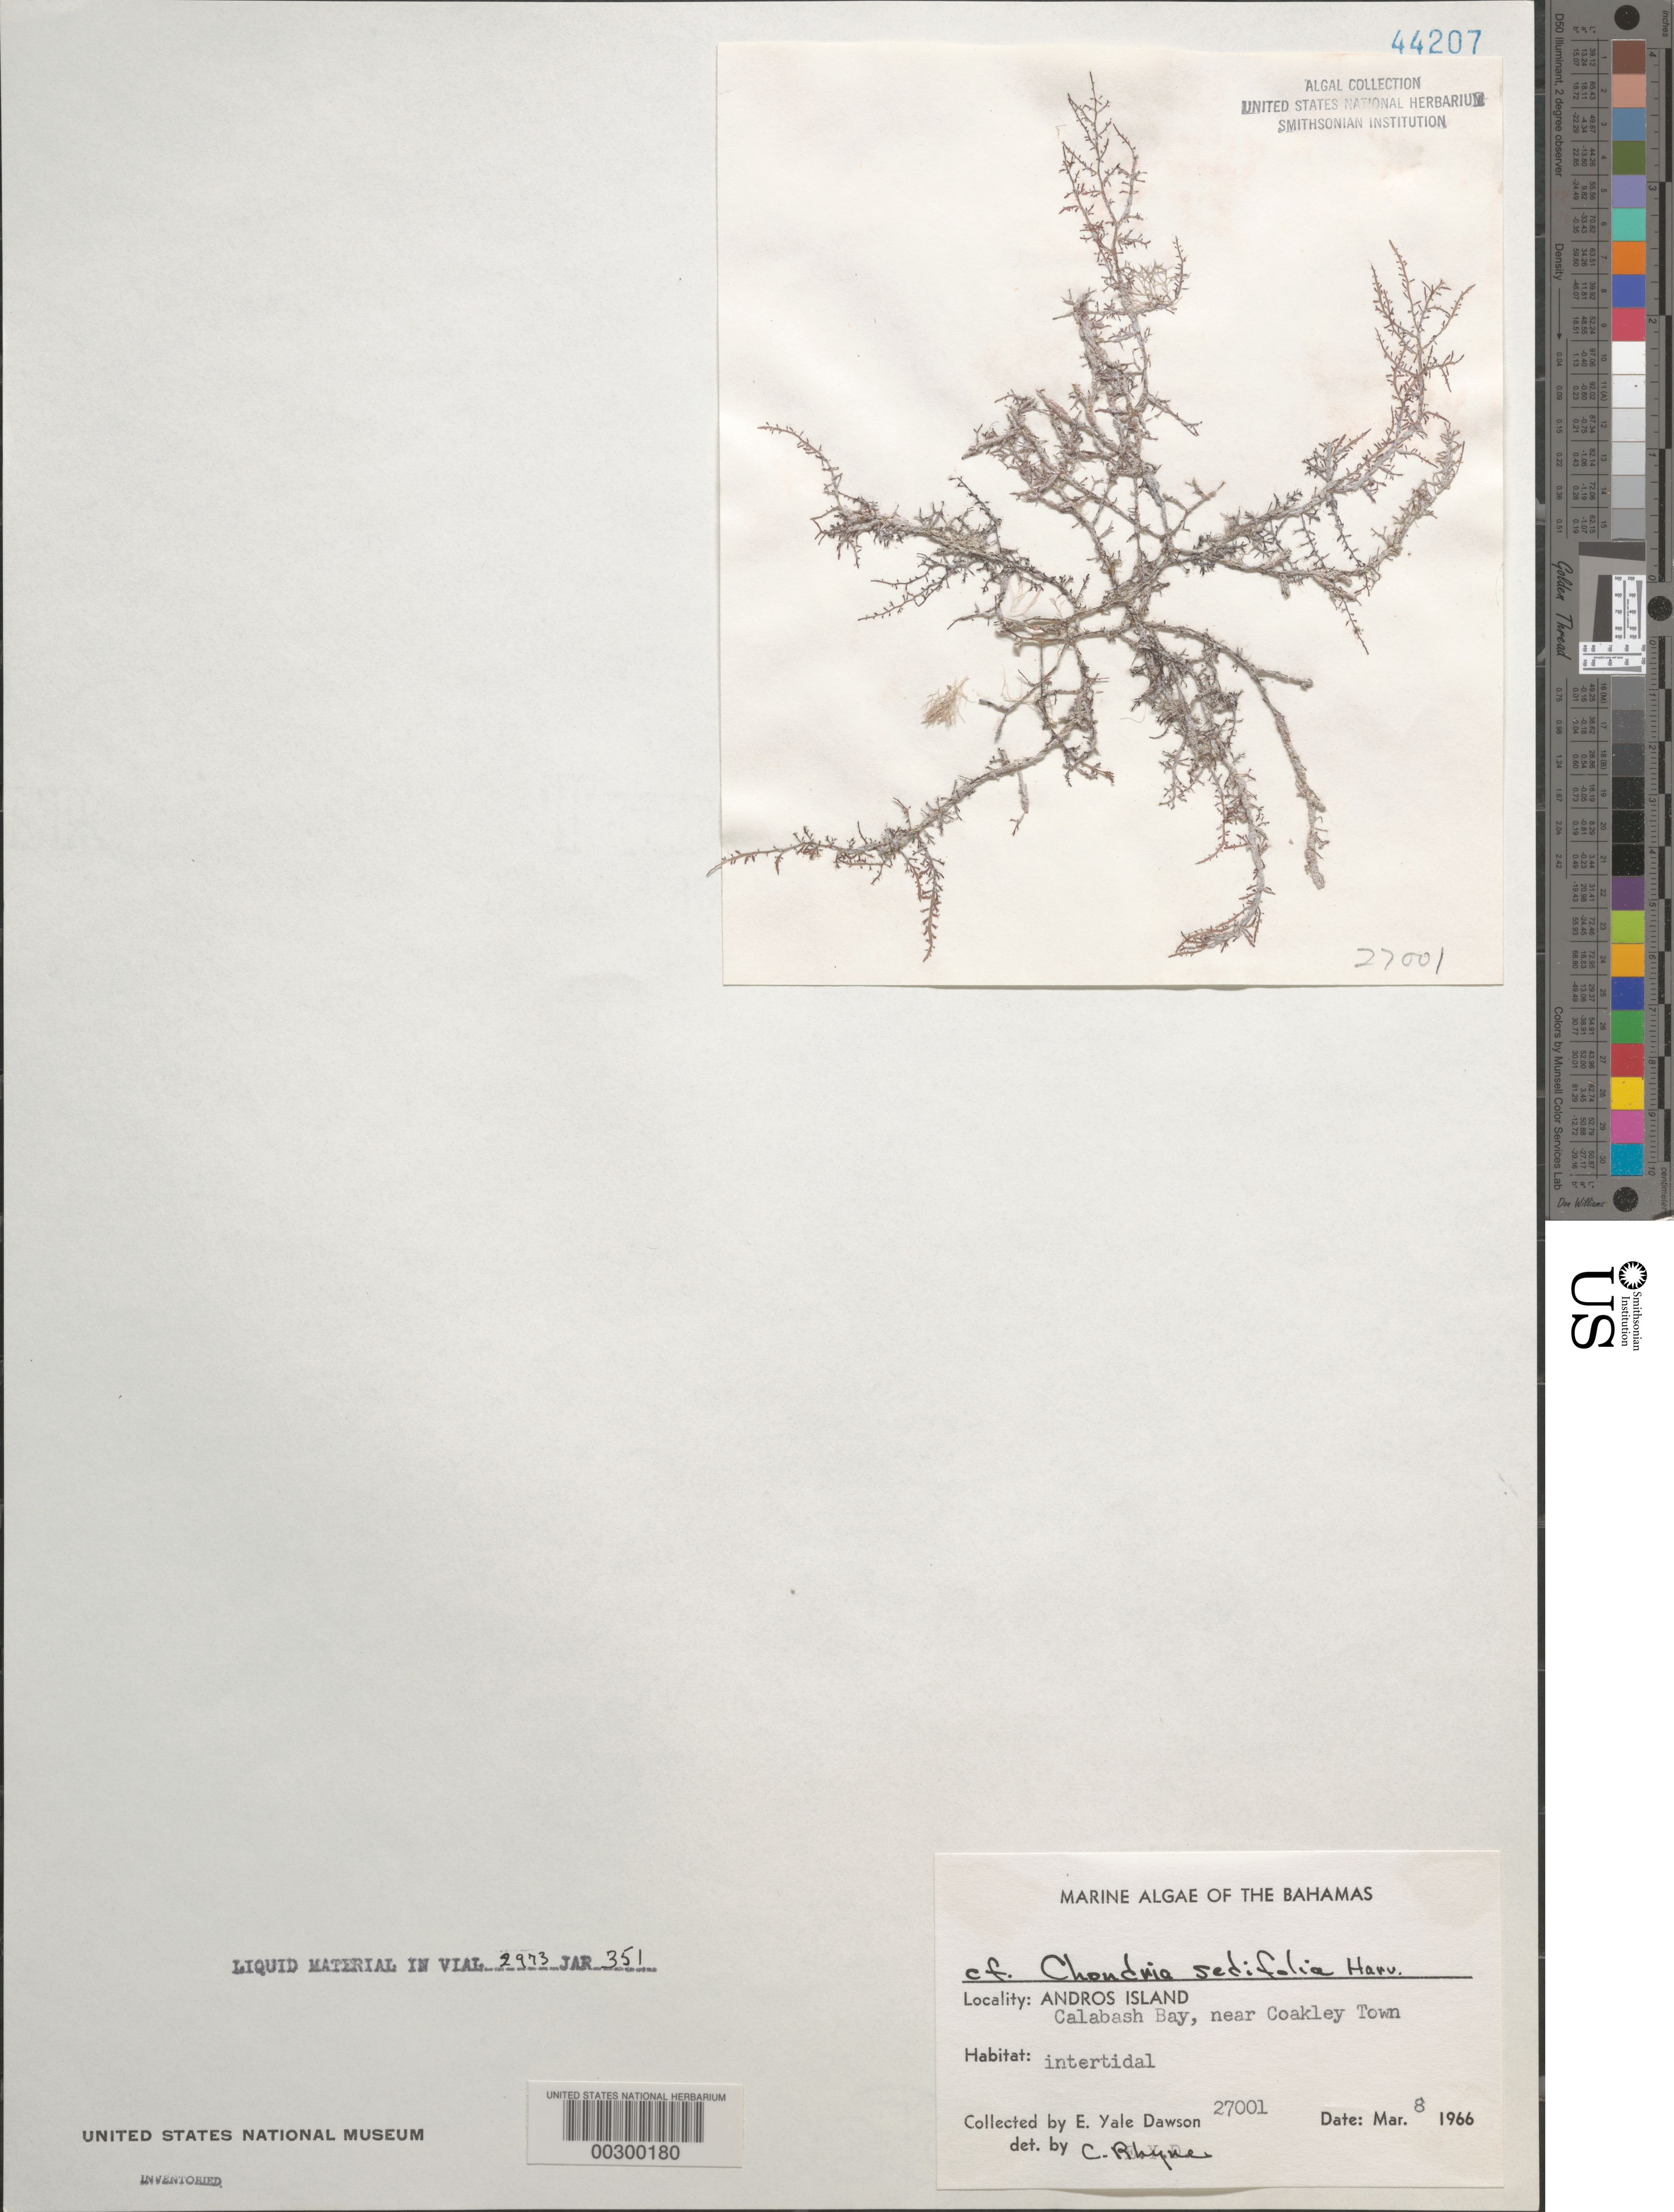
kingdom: Plantae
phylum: Rhodophyta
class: Florideophyceae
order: Ceramiales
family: Rhodomelaceae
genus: Chondria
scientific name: Chondria sedifolia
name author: Harv.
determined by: Rhyne, C. F.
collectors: E. Y. Dawson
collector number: EYD 27001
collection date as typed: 08 Mar 1966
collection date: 1966-03-08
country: Bahamas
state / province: Andros Island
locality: Calabash bay, near coakley town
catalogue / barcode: US 44207